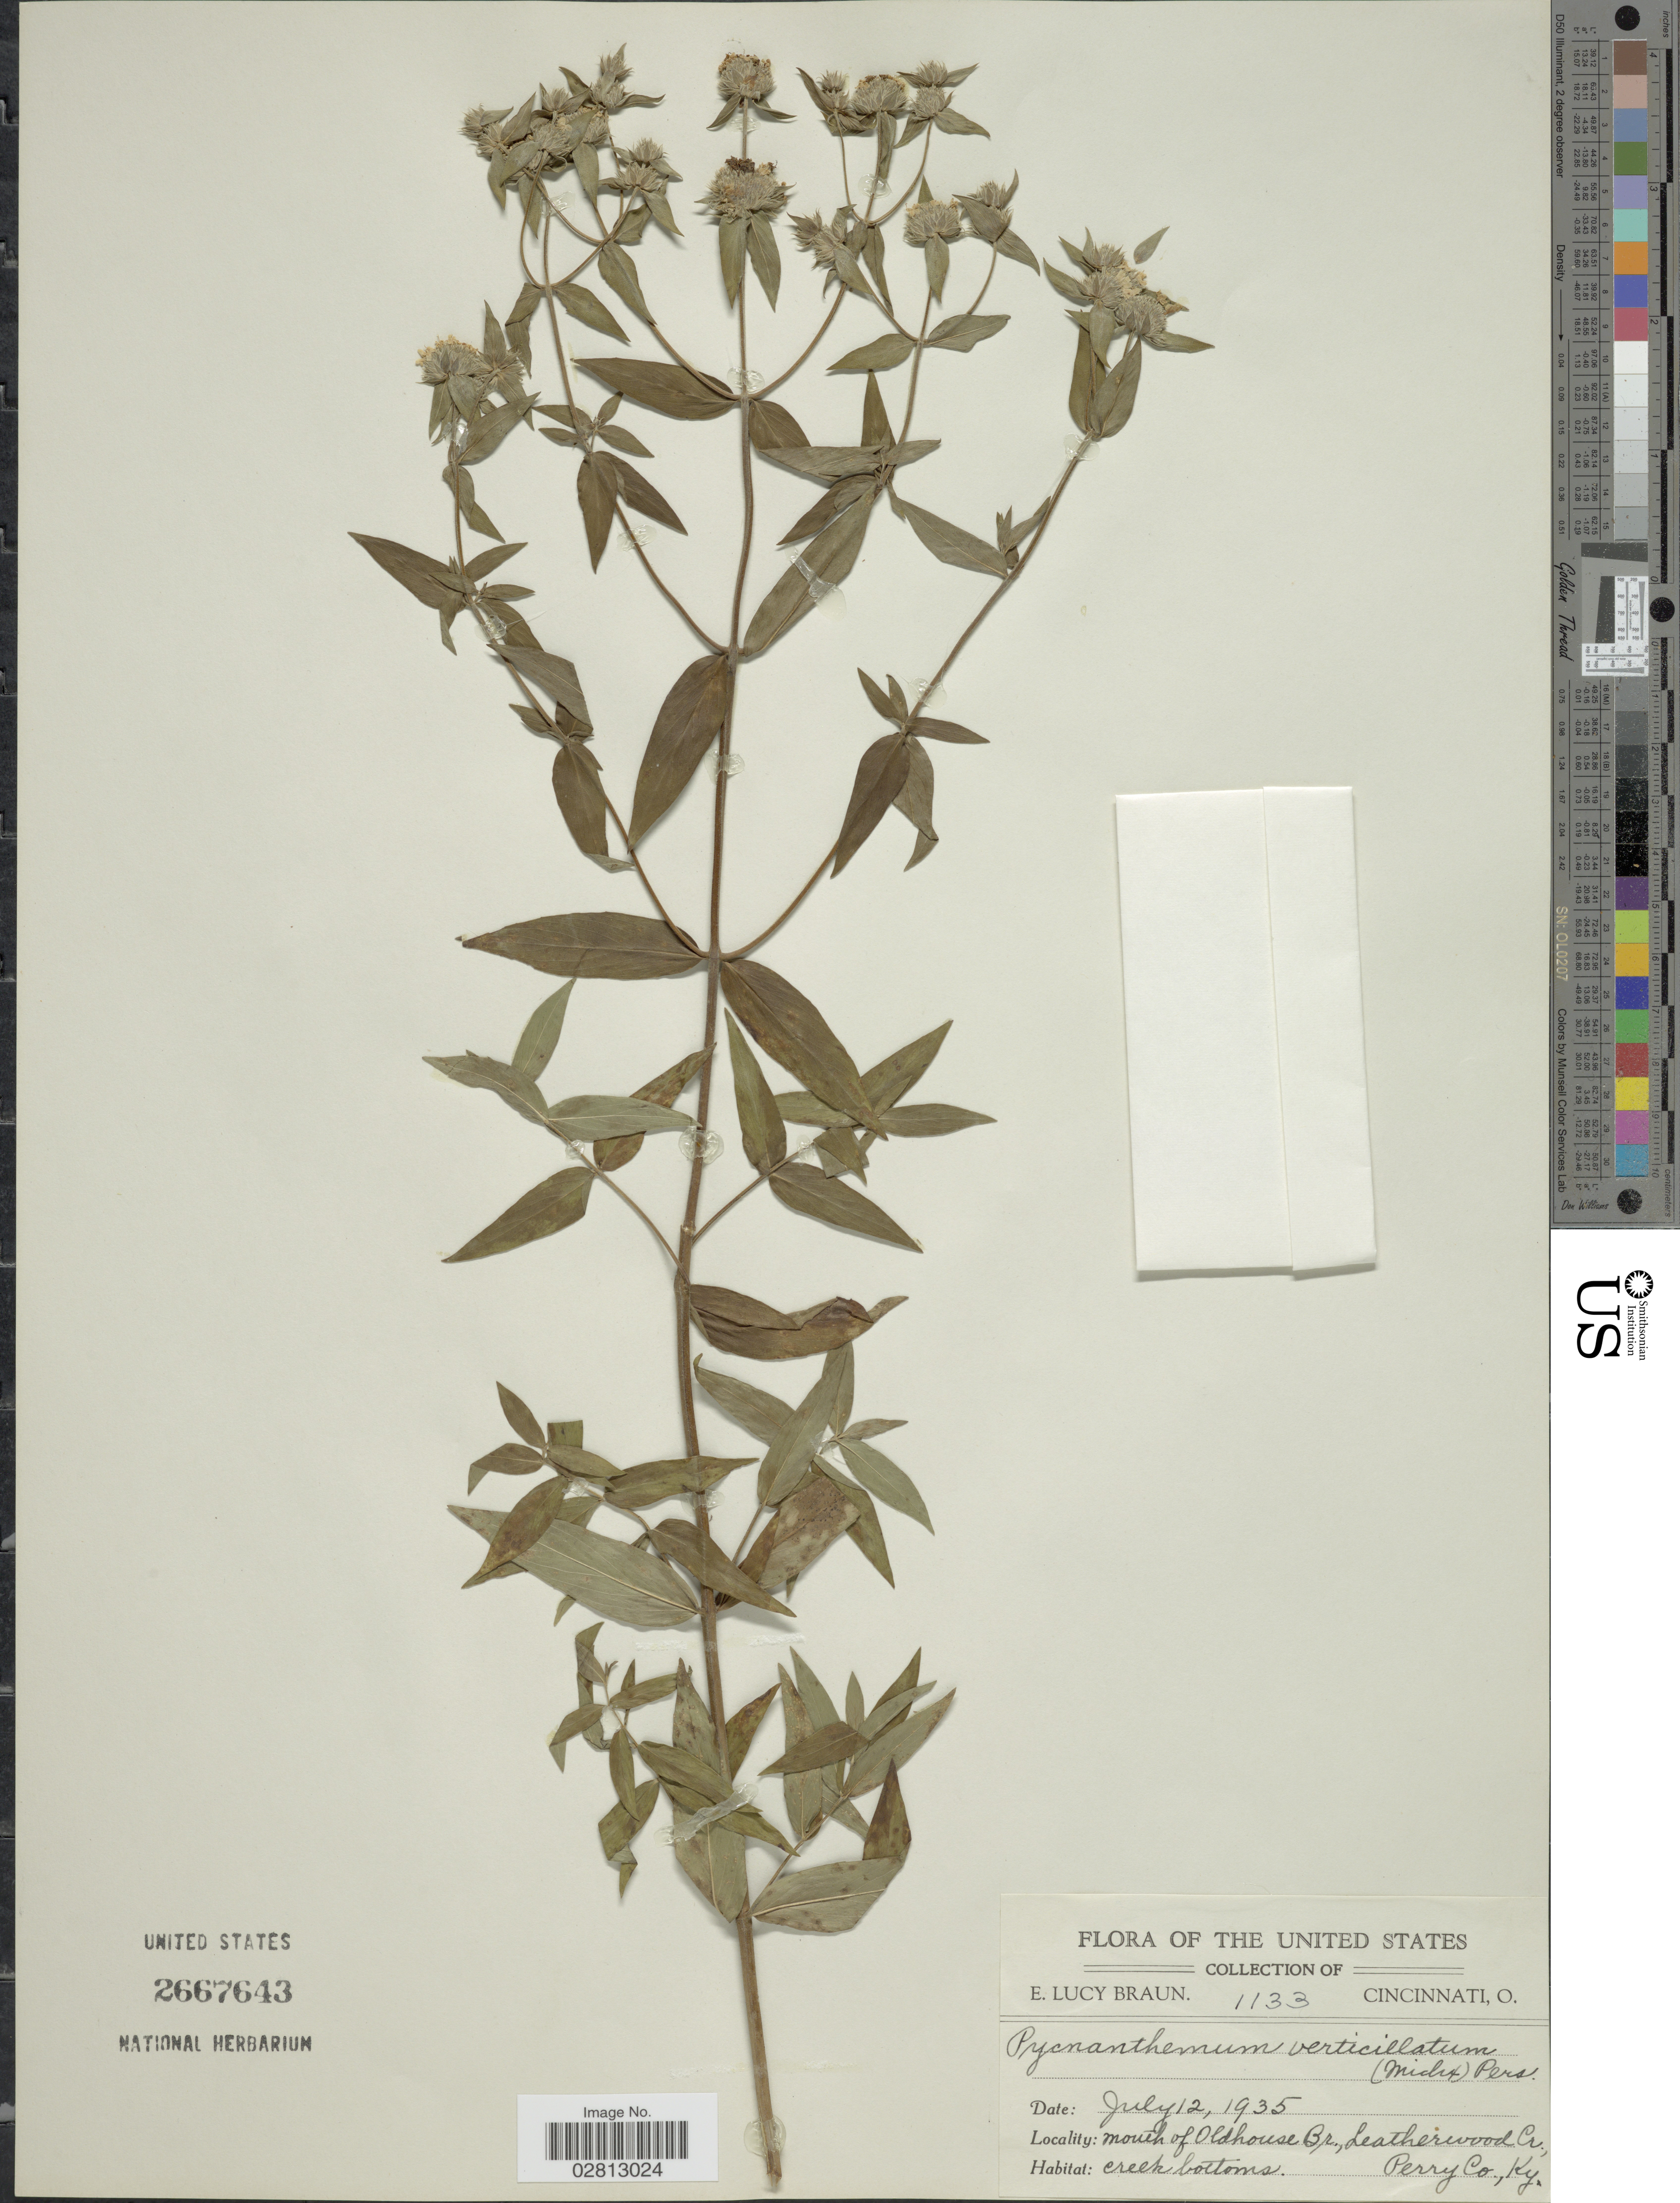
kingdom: Plantae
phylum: Tracheophyta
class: Magnoliopsida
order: Lamiales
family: Lamiaceae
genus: Pycnanthemum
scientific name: Pycnanthemum verticillatum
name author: (Michx.) Pers.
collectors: E. L. Braun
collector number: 1133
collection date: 1935-07-12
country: United States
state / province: Kentucky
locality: Mouth of Oldhouse Br., Leatherwood Cr., Perry Co.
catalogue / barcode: US 2667643